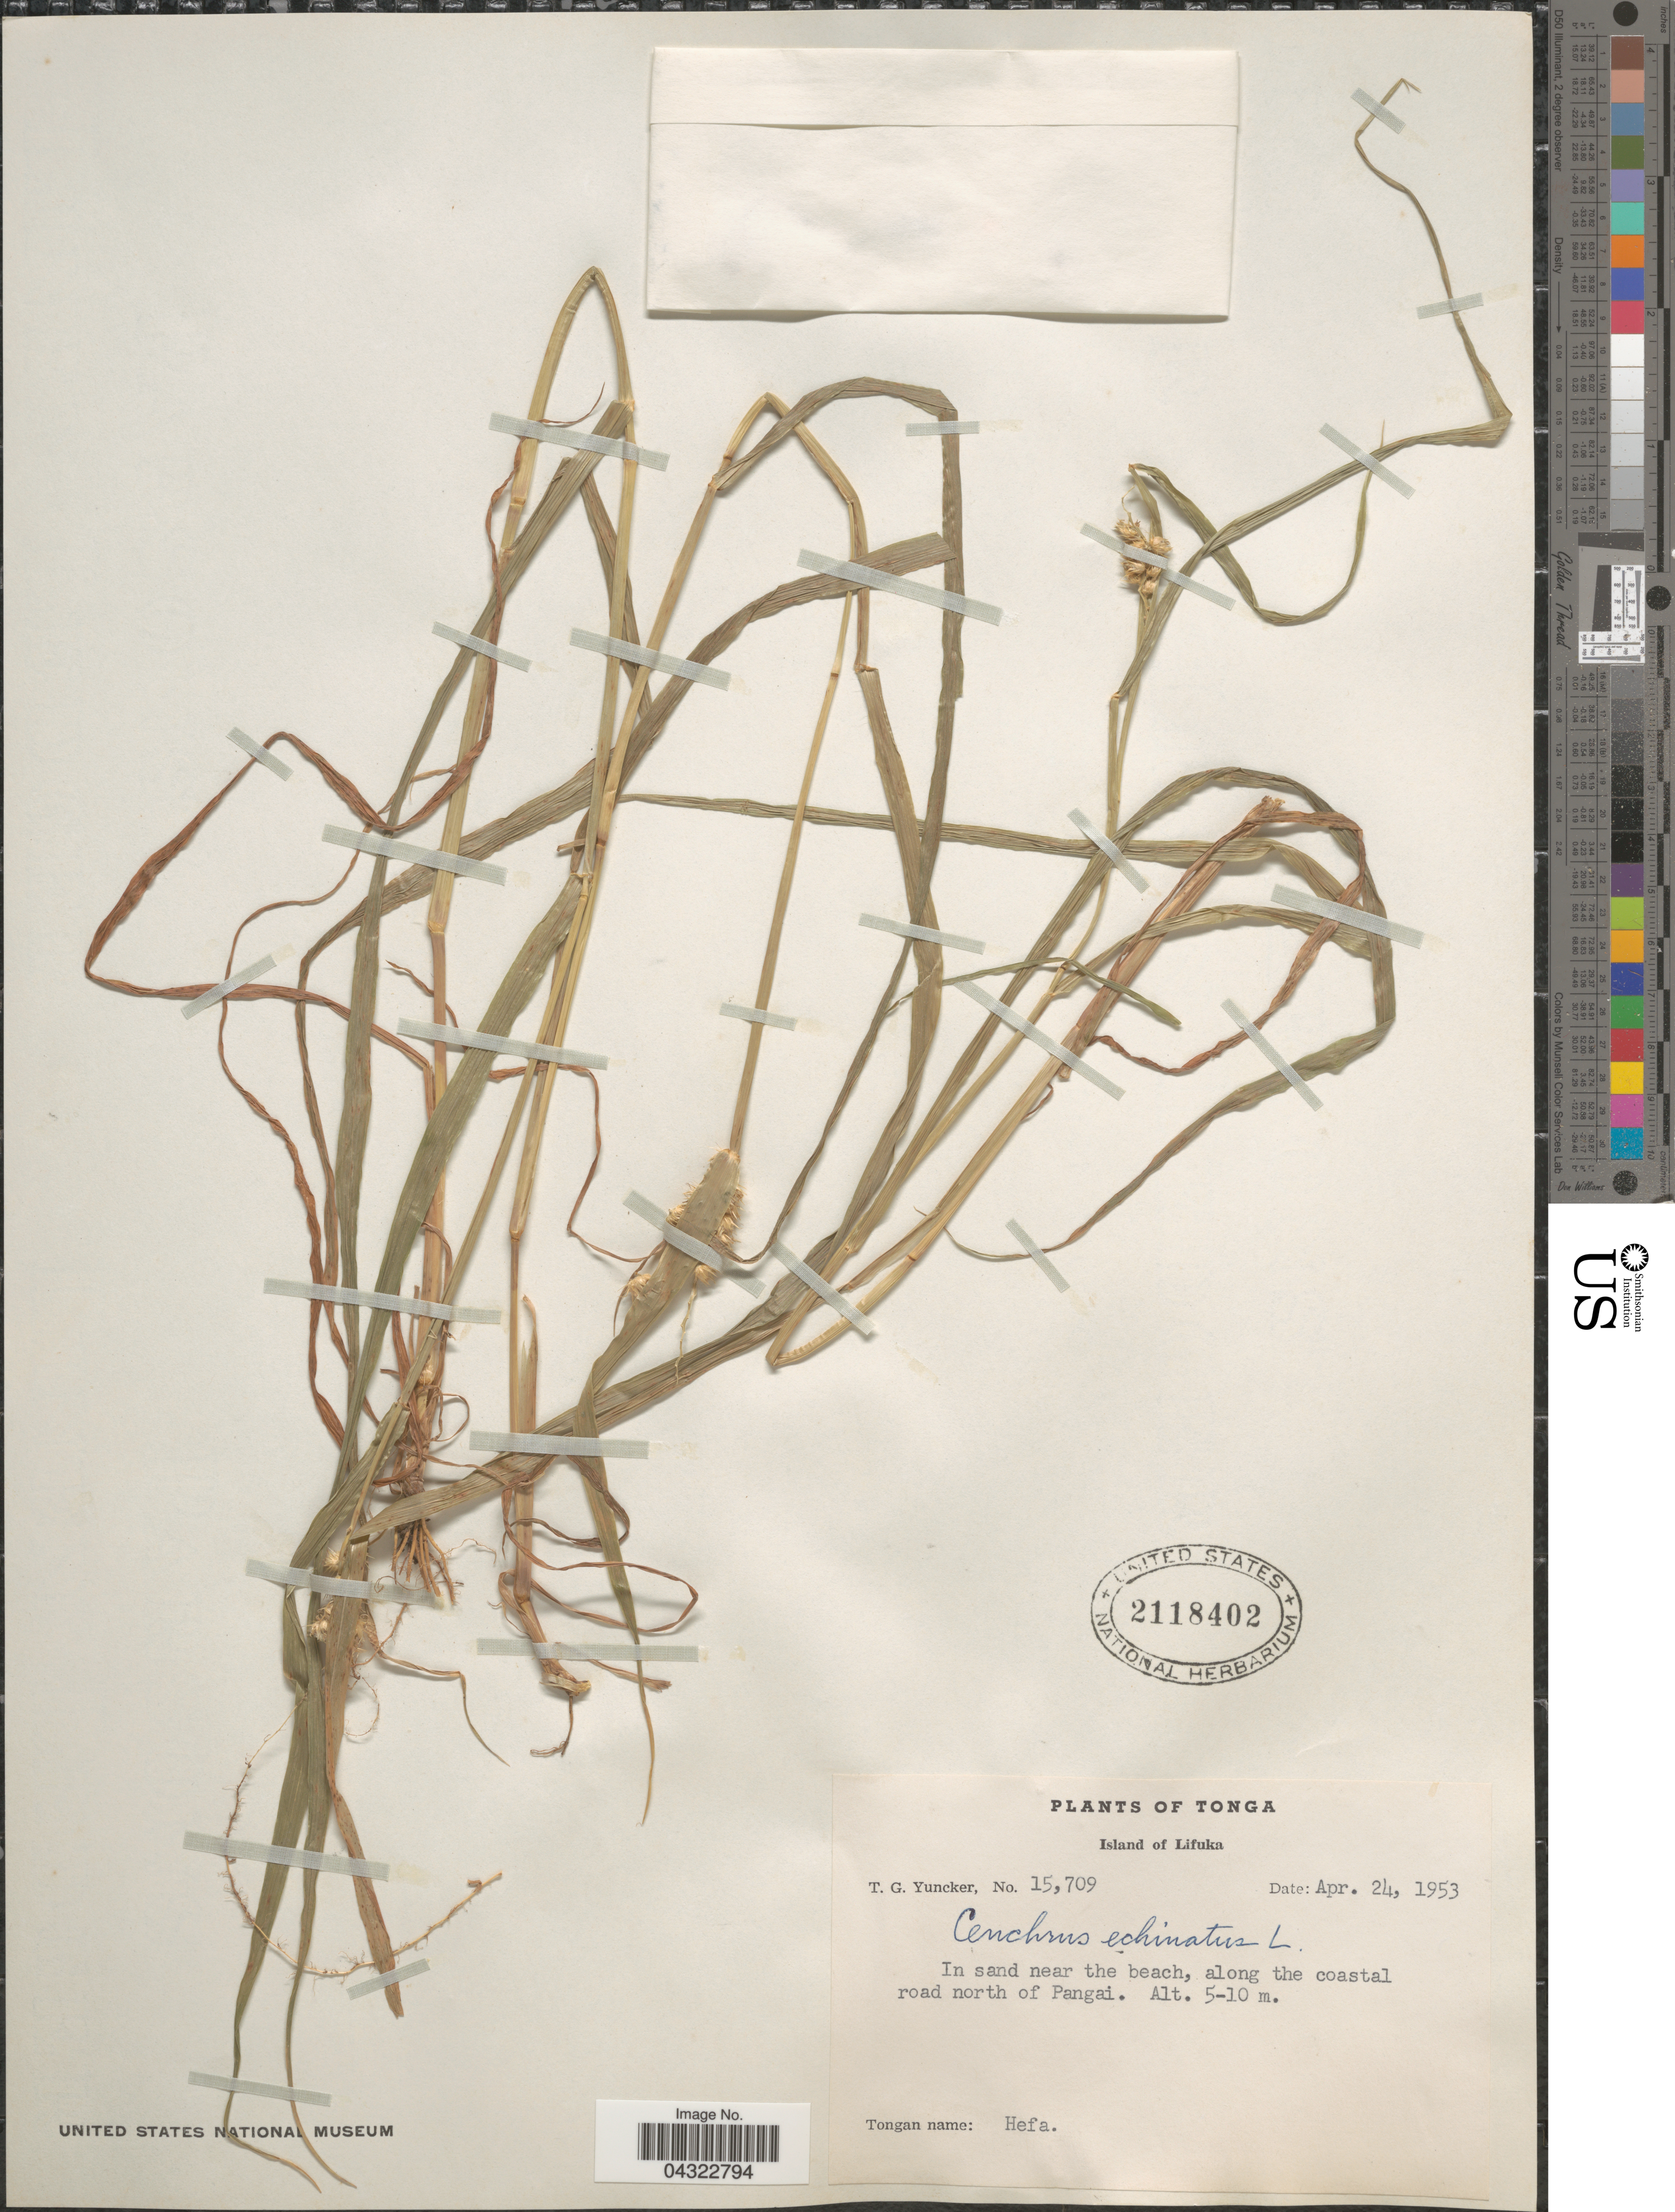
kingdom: Plantae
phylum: Tracheophyta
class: Liliopsida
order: Poales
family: Poaceae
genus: Cenchrus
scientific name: Cenchrus echinatus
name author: L.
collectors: T. G. Yuncker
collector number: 15709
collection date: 1953-04-24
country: Tonga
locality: Island of Lifuka. In sand near the beach, along the coastal road north of Pangai.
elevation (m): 5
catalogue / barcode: US 2118402